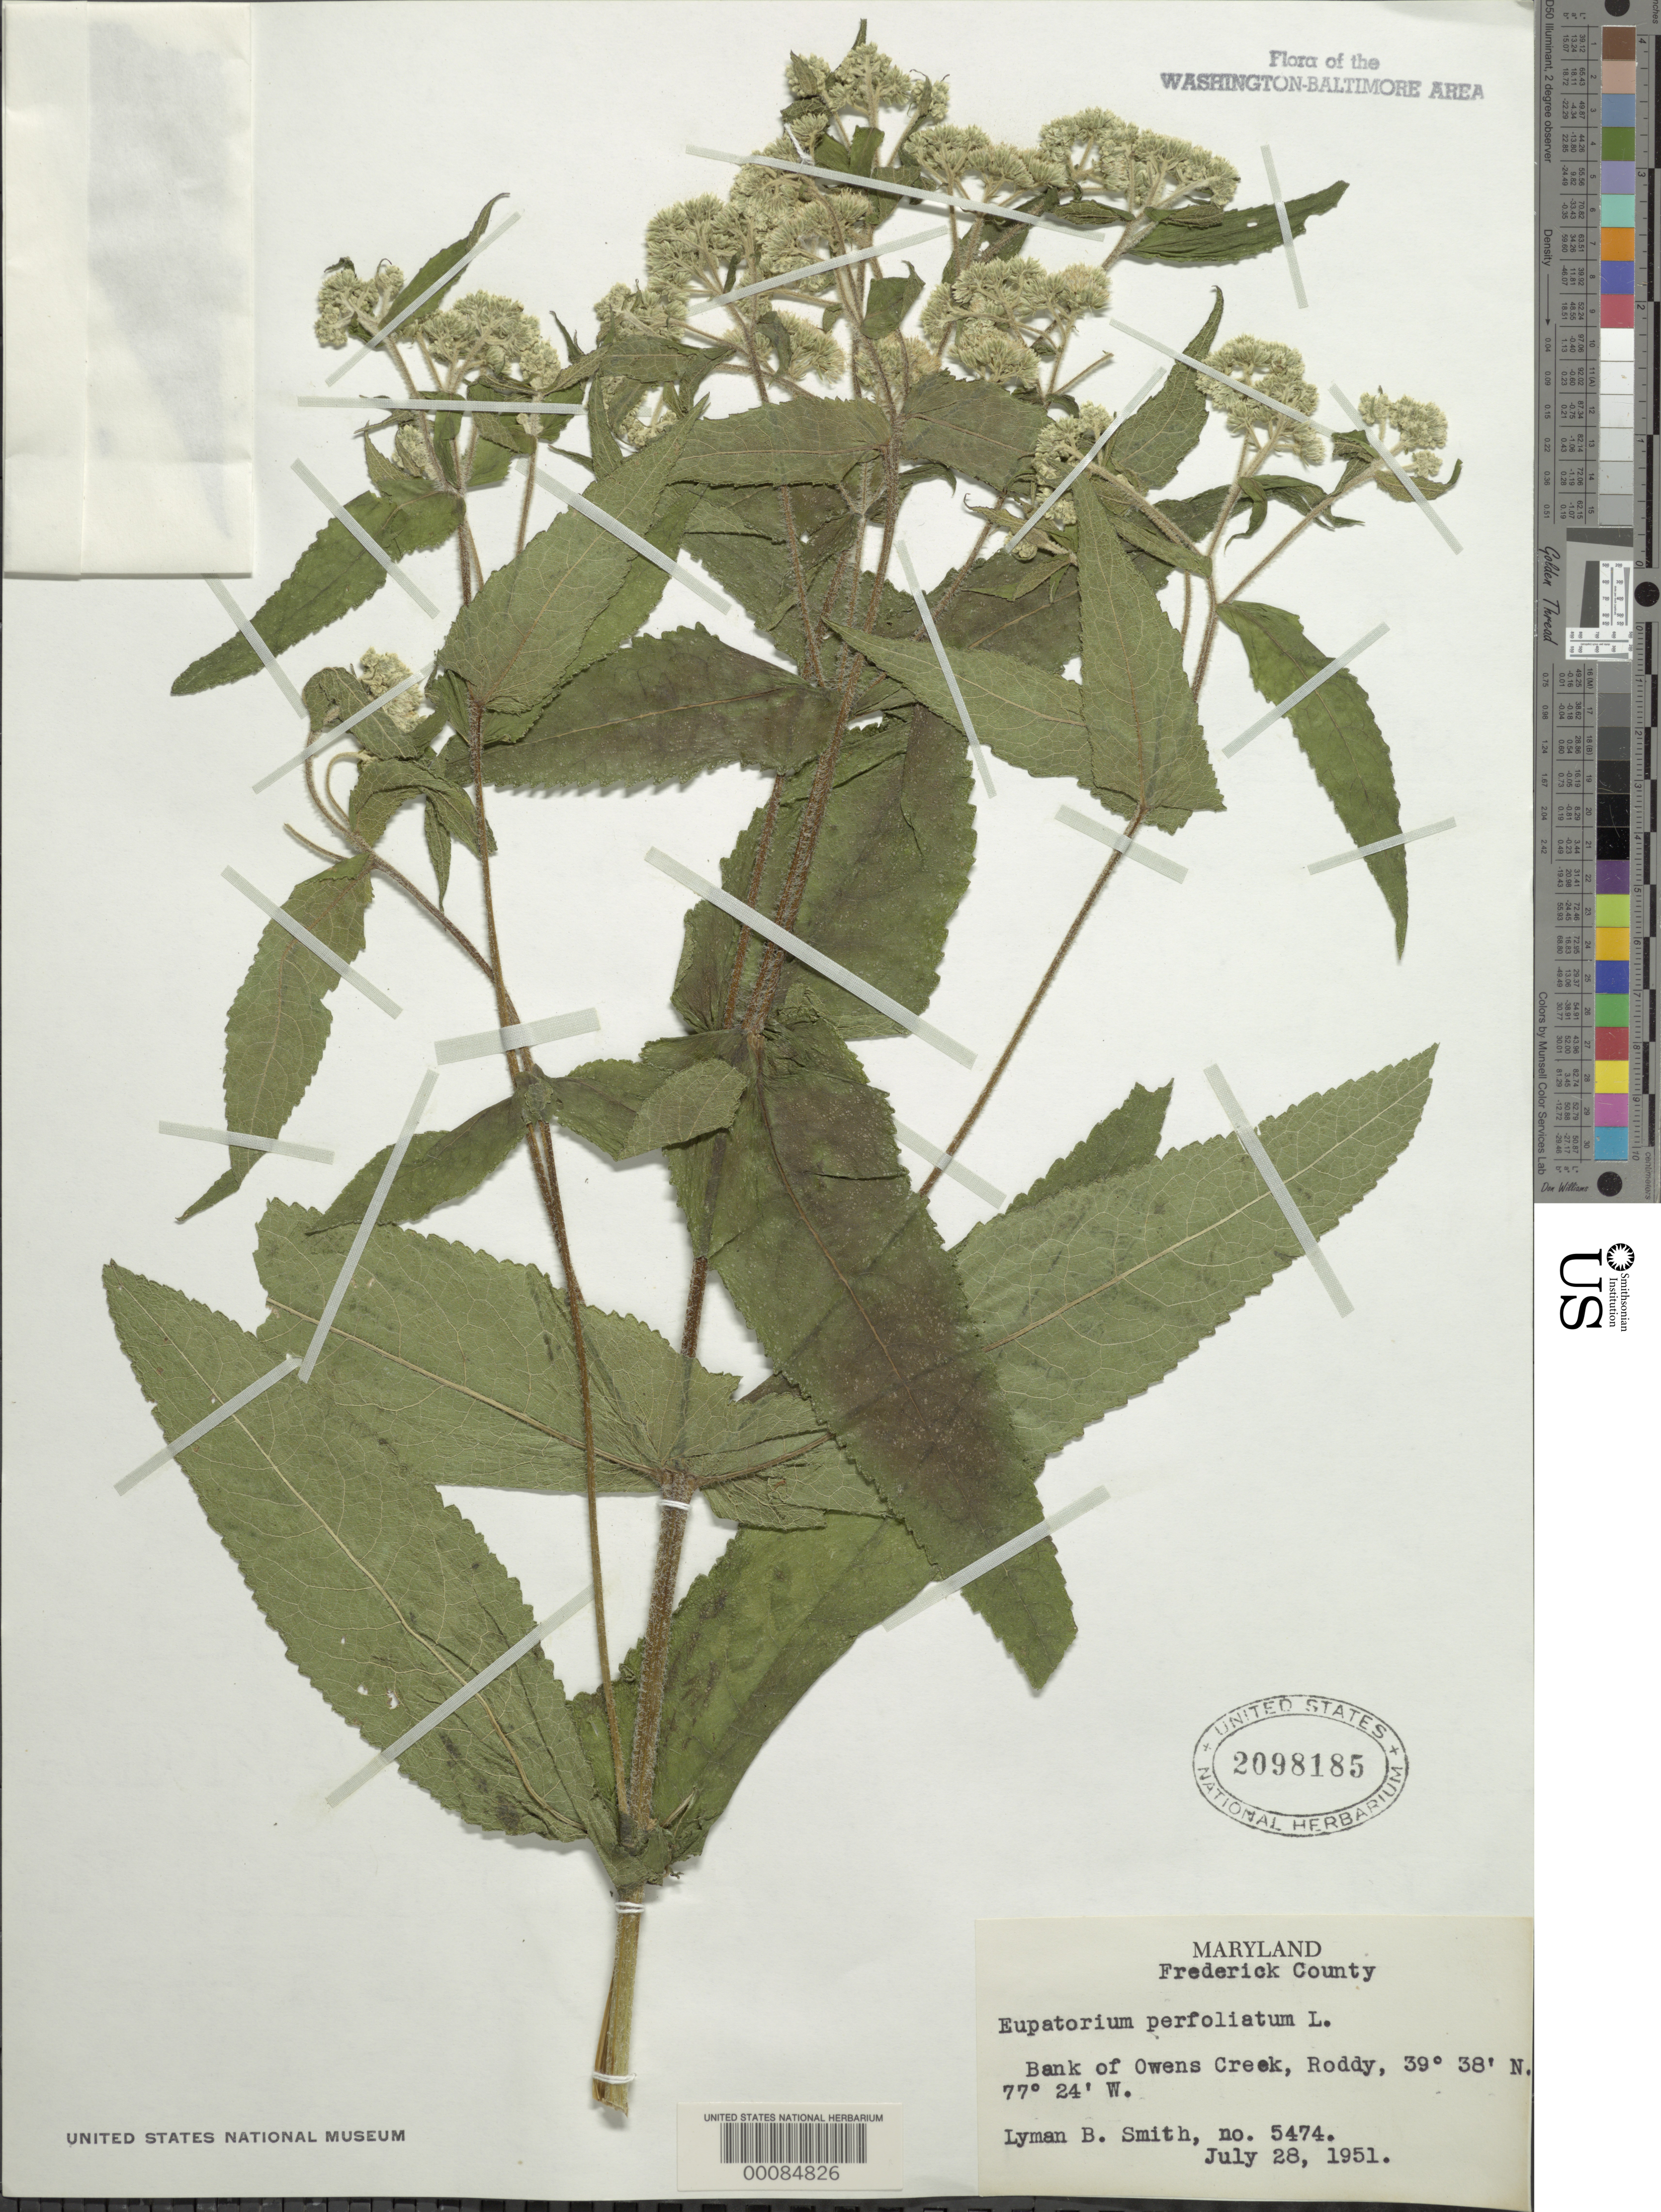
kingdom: Plantae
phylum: Tracheophyta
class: Magnoliopsida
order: Asterales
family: Asteraceae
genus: Eupatorium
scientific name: Eupatorium perfoliatum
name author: L.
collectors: L. Smith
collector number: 5474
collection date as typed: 28 Jul 1951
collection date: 1951-07-28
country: United States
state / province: Maryland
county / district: Frederick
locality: Owens Creek, Roddy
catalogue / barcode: US 2098185